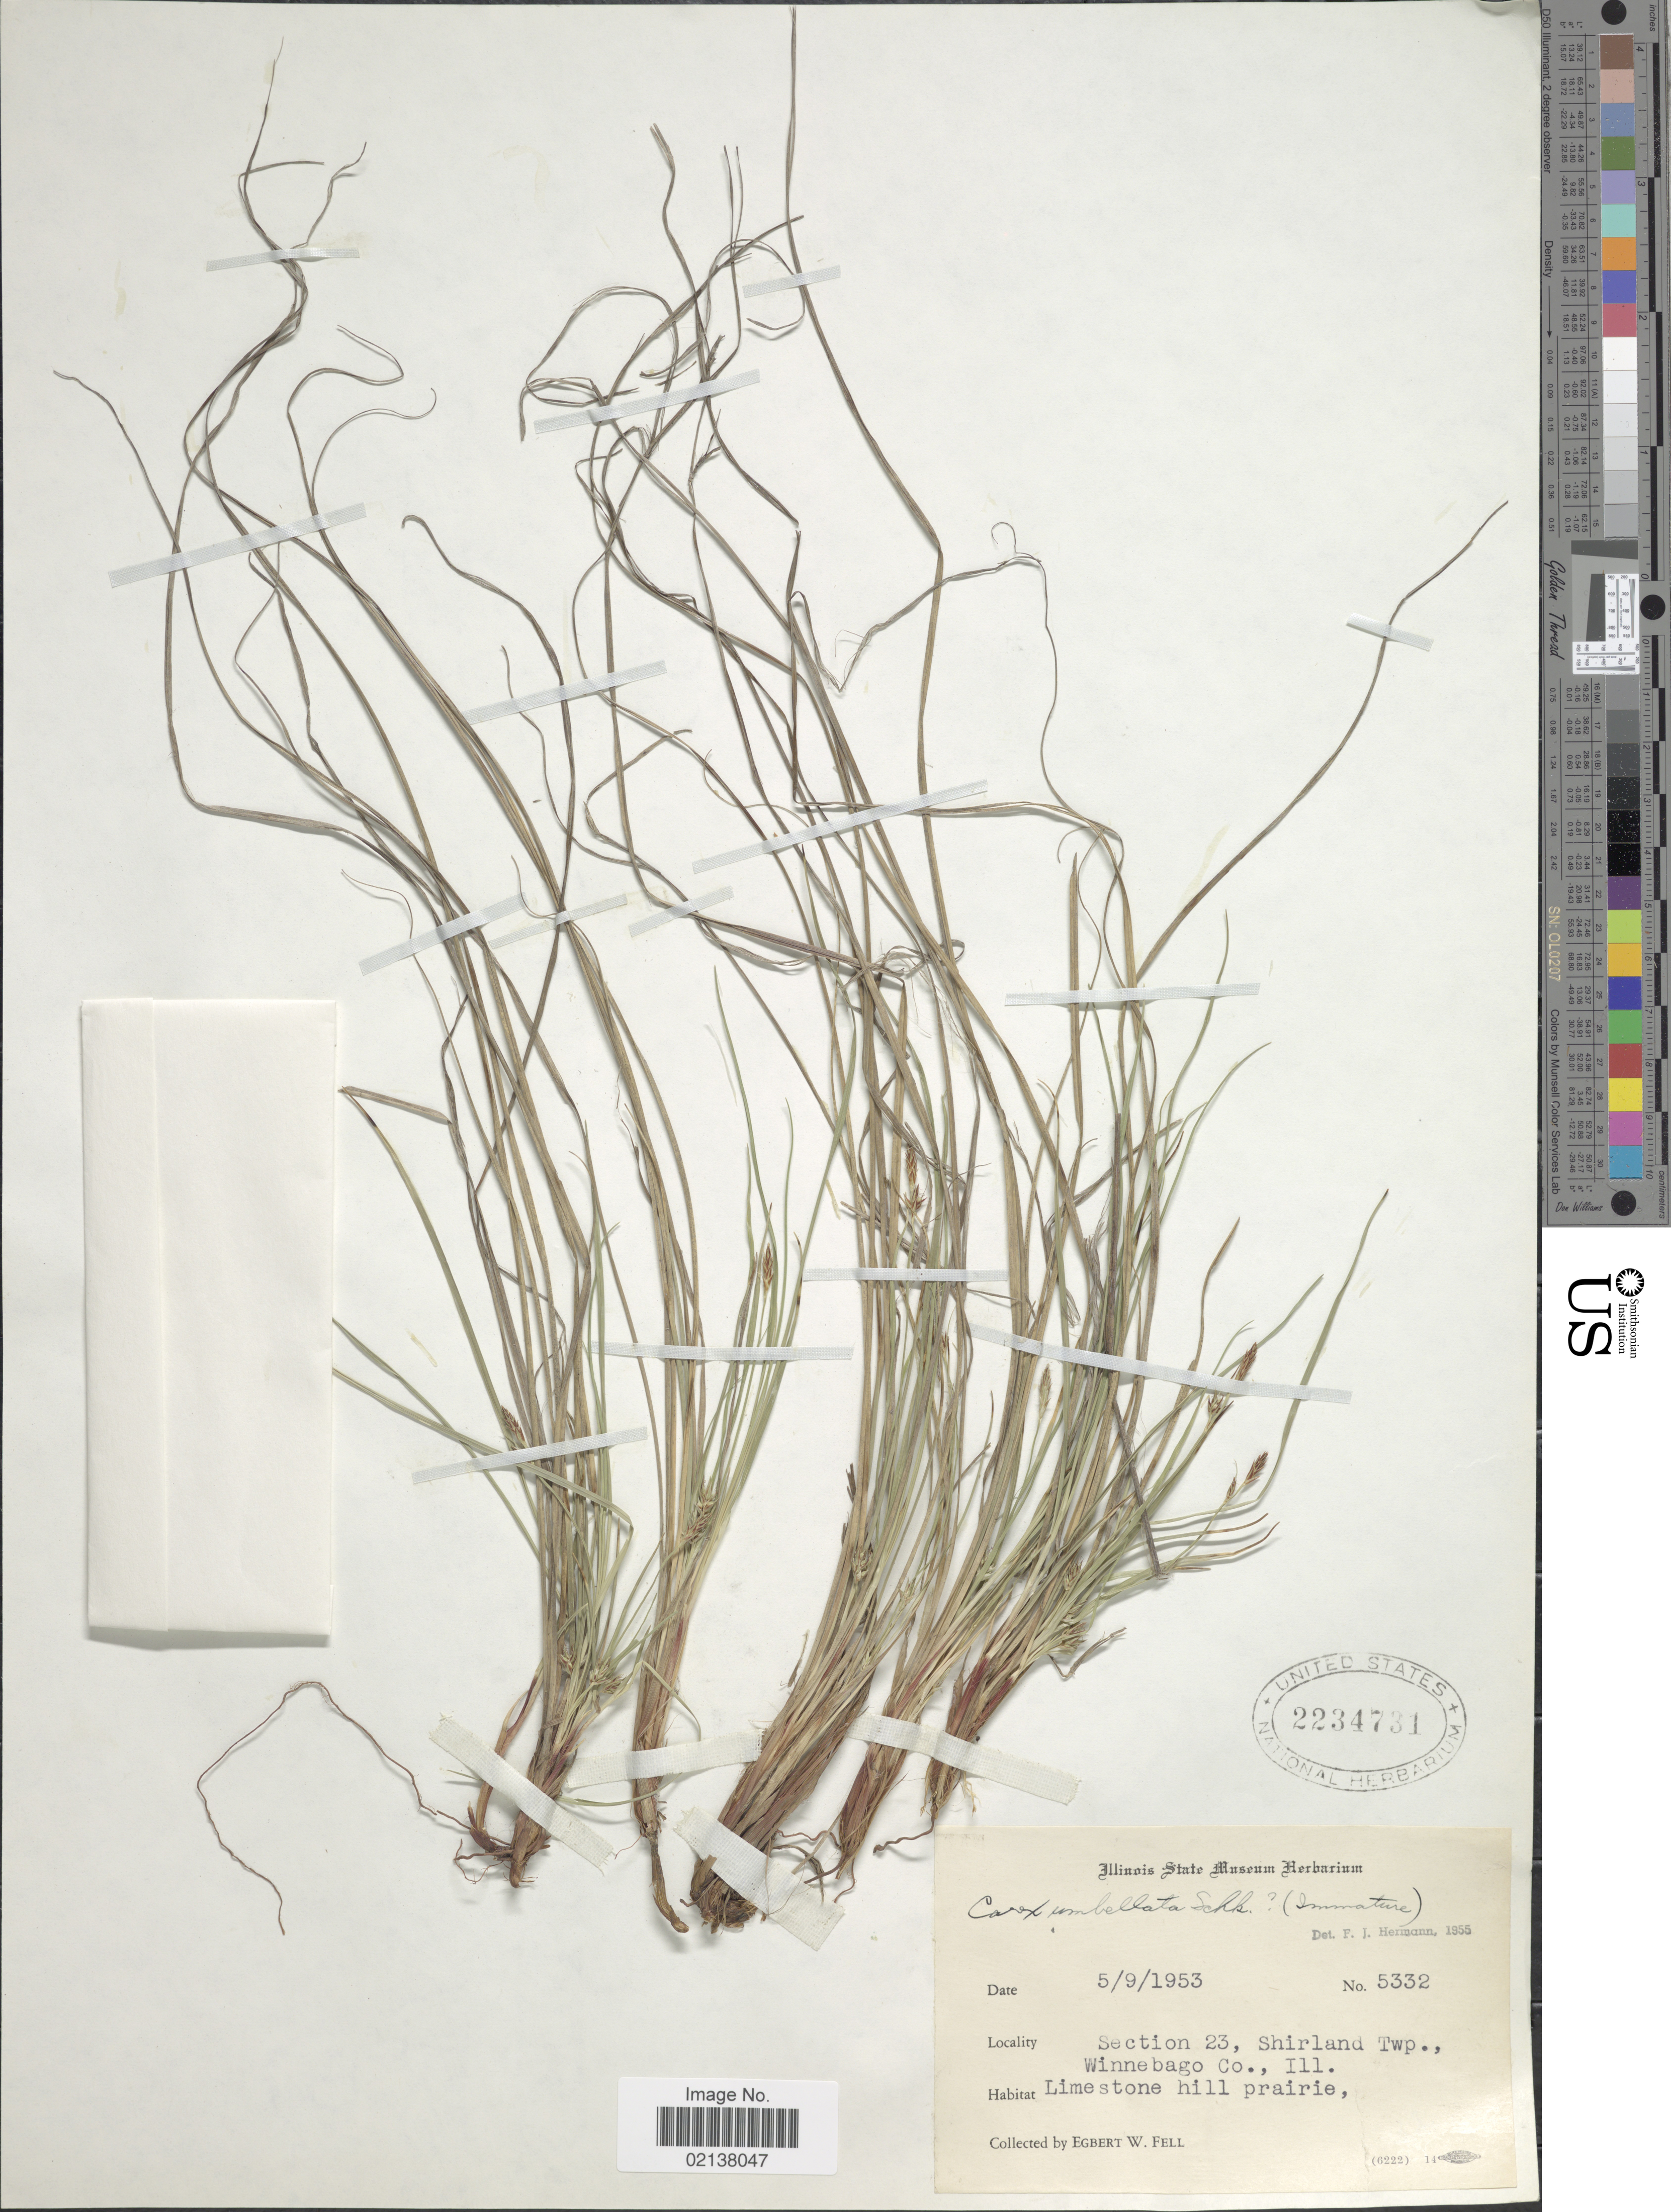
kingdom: Plantae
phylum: Tracheophyta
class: Liliopsida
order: Poales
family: Cyperaceae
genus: Carex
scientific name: Carex umbellata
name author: Schkuhr ex Willd.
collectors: E. Fell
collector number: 5332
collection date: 1953-09-05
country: United States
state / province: Illinois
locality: Section 23, Shirland Twp., Winnebago Co., Ill.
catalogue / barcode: US 2234731